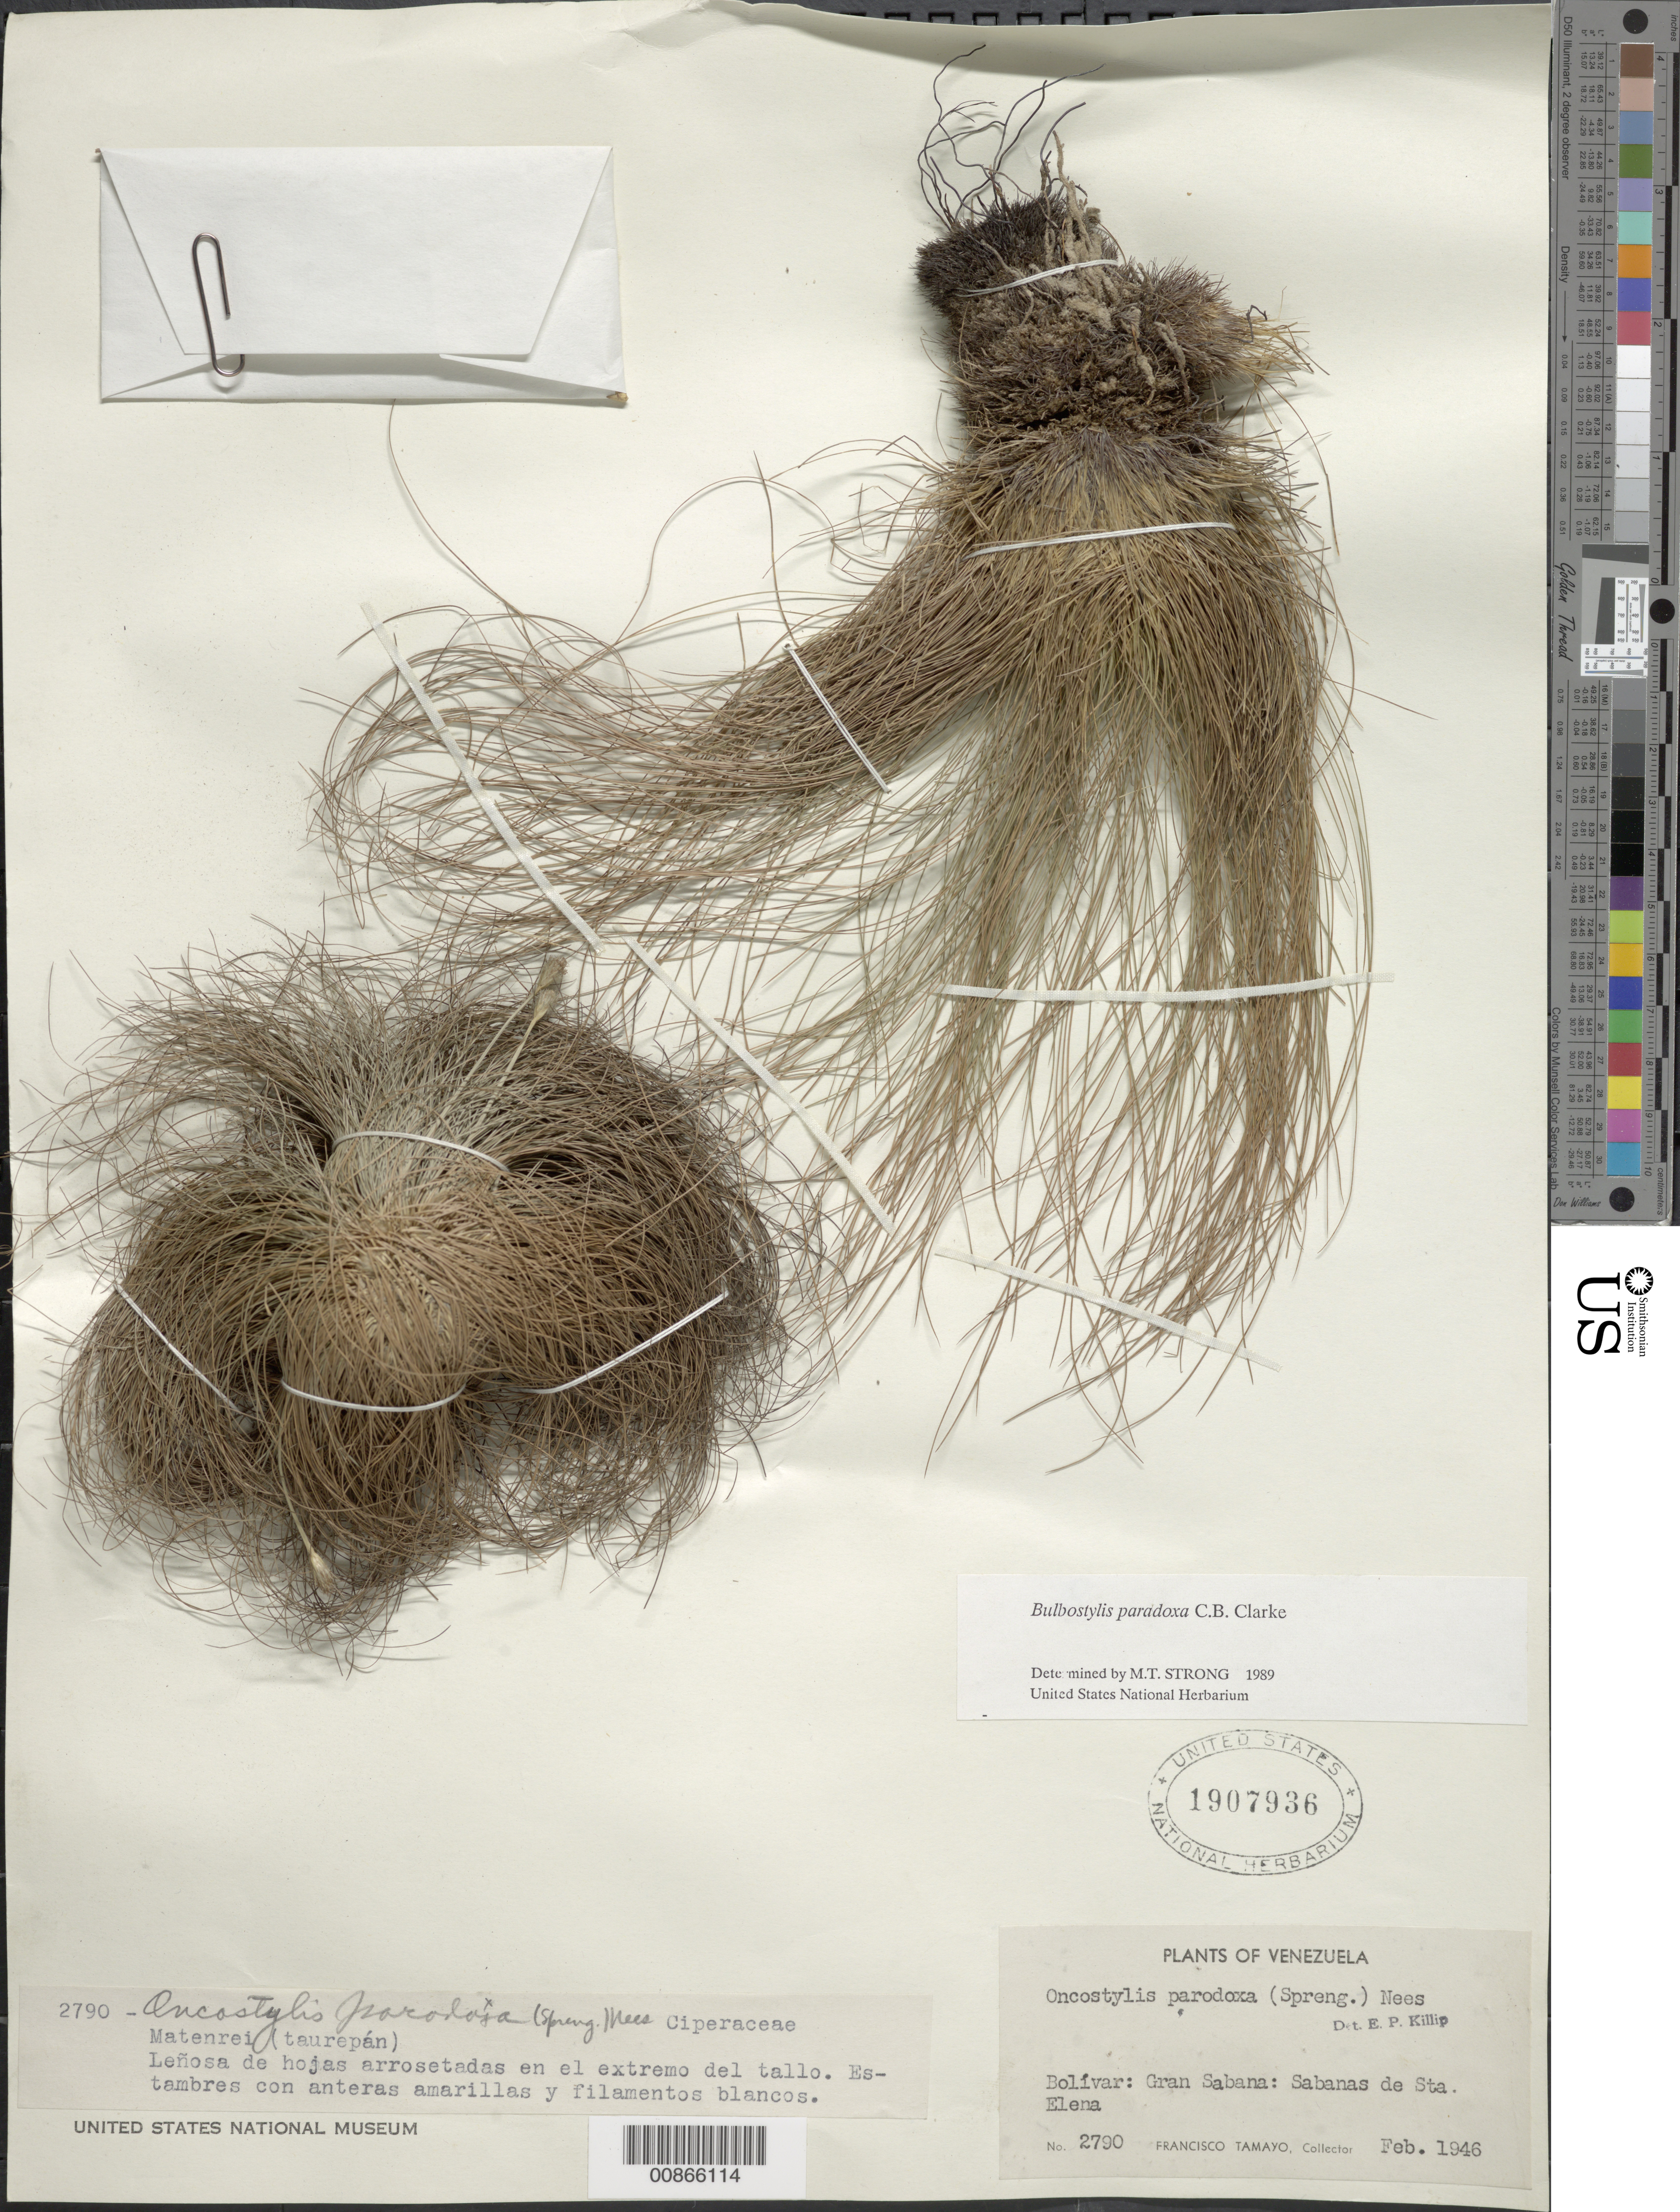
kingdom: Plantae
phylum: Tracheophyta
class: Liliopsida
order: Poales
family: Cyperaceae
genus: Bulbostylis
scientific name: Bulbostylis paradoxa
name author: (Spreng.) Lindm.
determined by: Strong, M. T., (US), Smithsonian Institution - National Museum of Natural History (UNITED STATES)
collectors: F. Tamayo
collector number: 2790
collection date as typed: Feb-46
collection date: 1946-02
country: Venezuela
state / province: Bolívar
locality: Gran Sabana, Sta. Elena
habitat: Savanna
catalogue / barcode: US 1907936